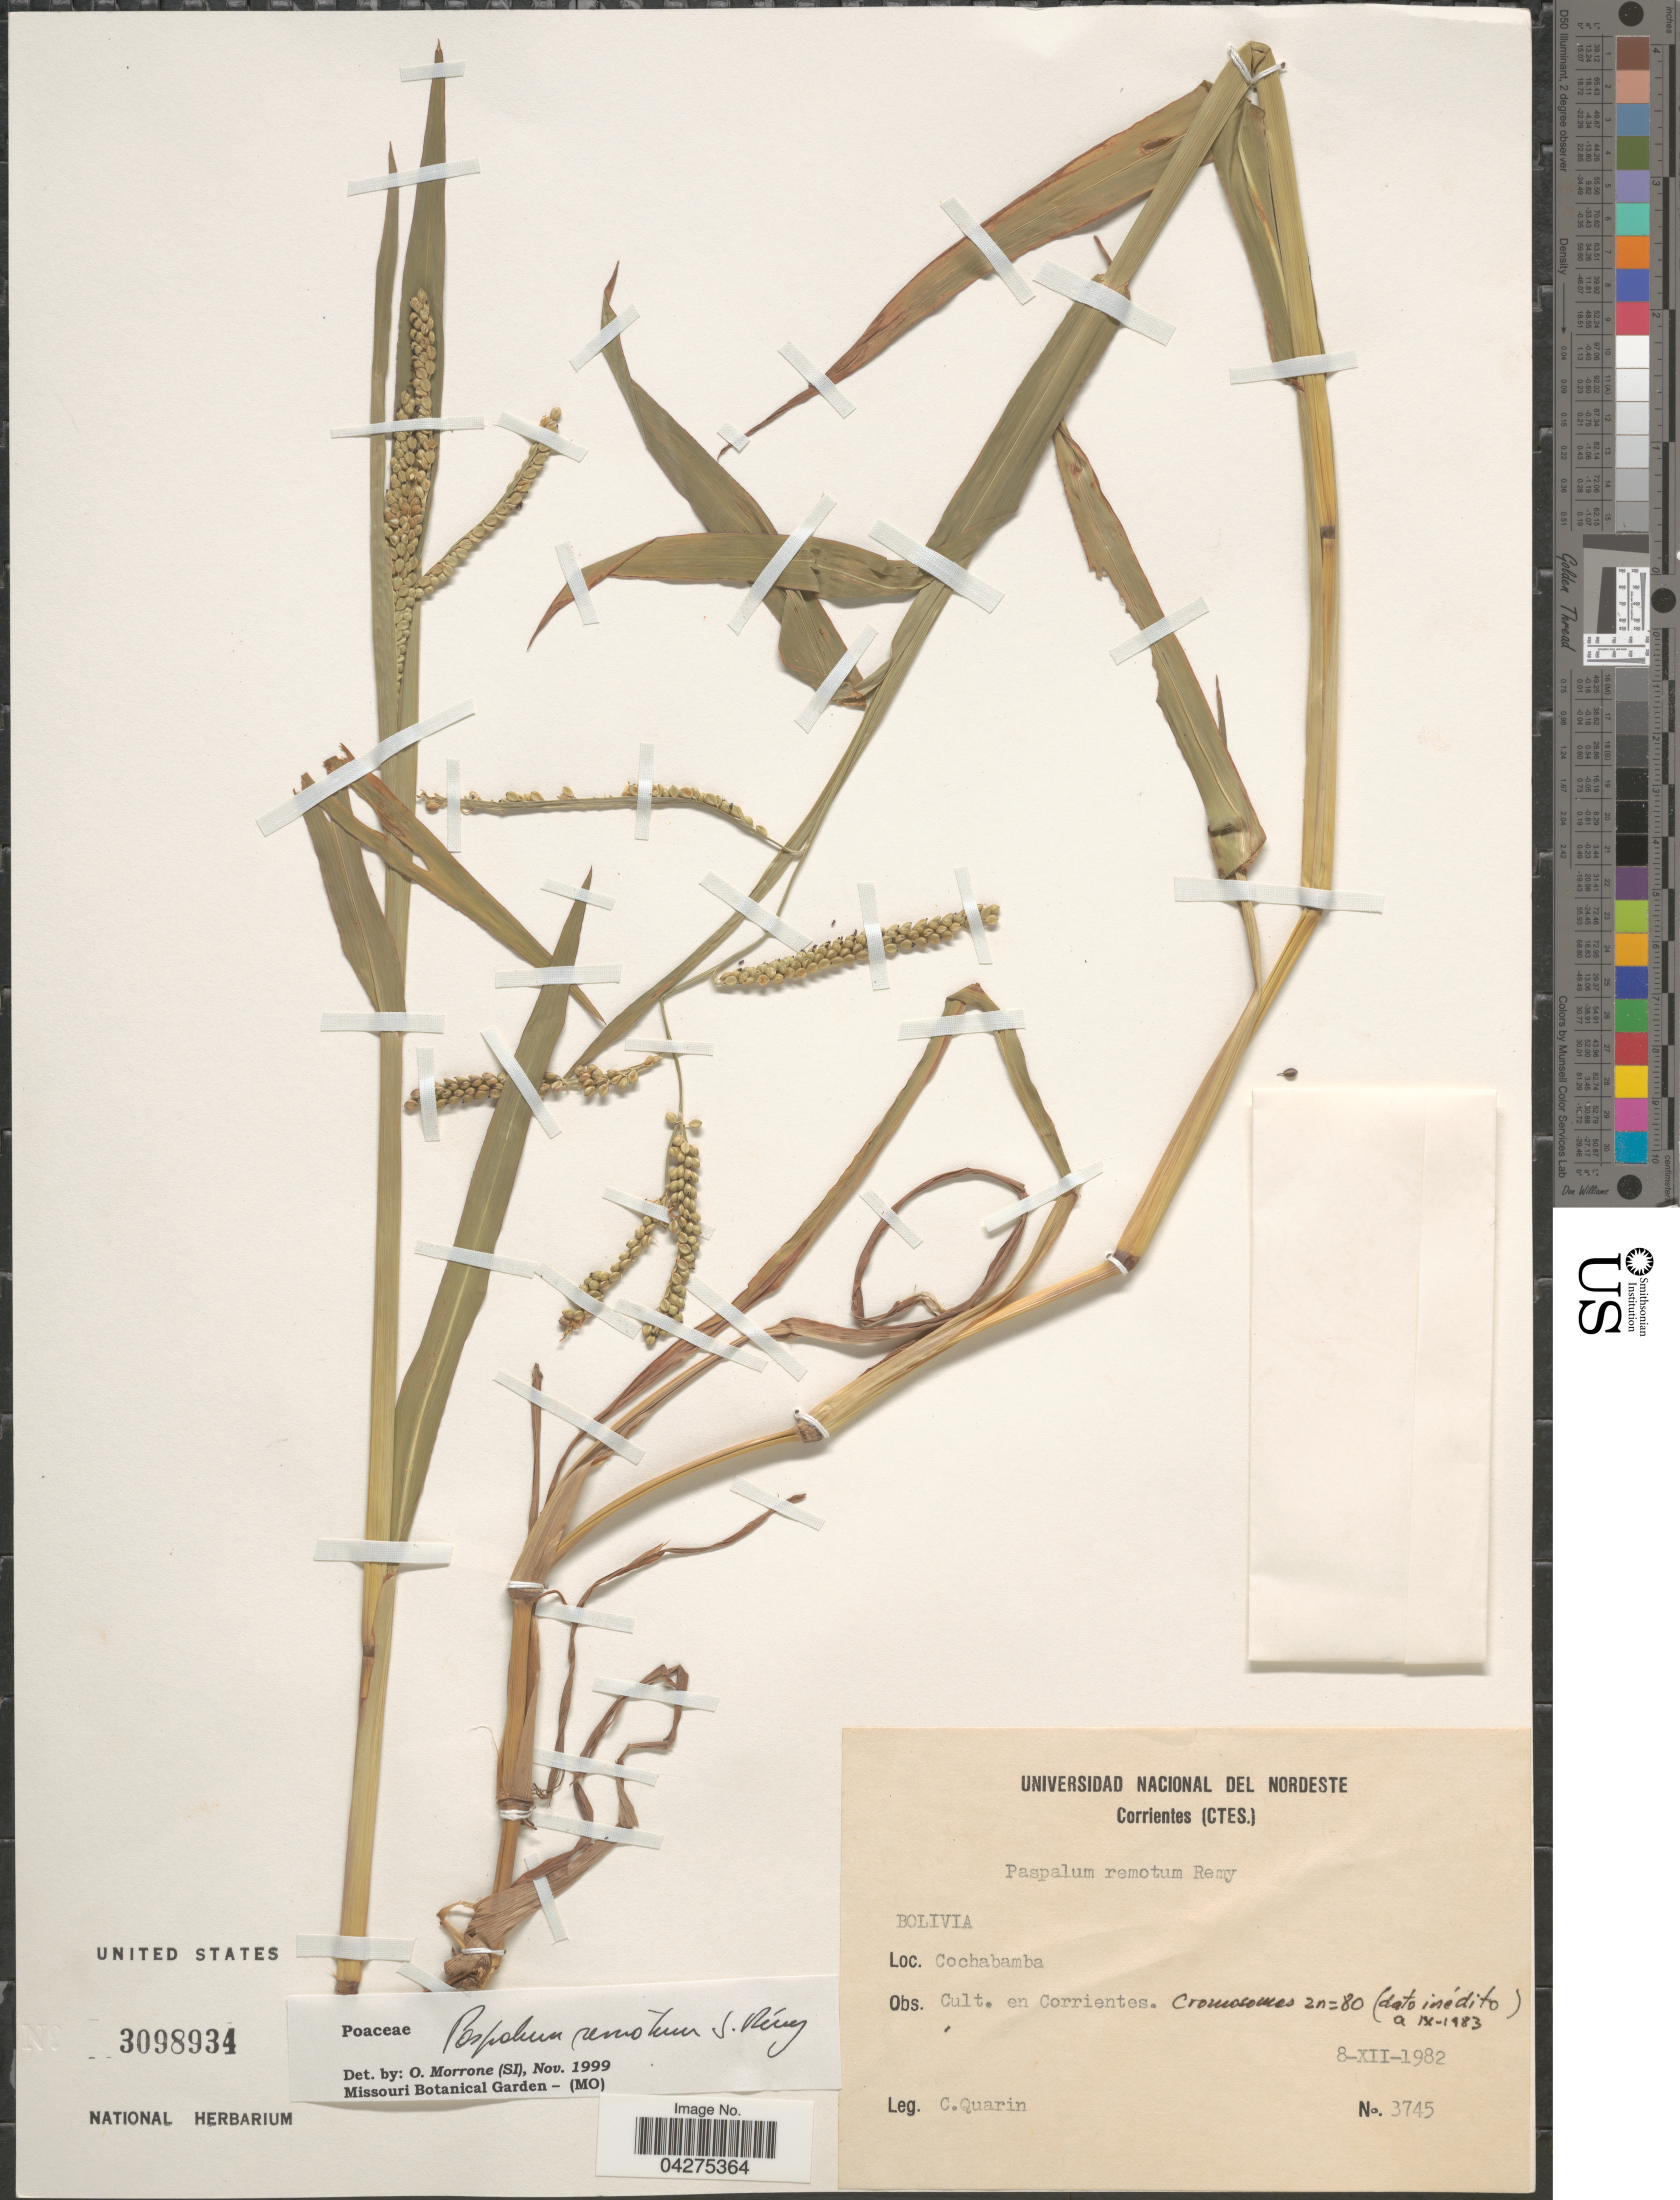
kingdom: Plantae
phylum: Tracheophyta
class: Liliopsida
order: Poales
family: Poaceae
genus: Paspalum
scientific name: Paspalum remotum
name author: J. Rémy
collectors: C. Quarin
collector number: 3745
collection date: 1982-12-08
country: Argentina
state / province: Corrientes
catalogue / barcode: US 3098934